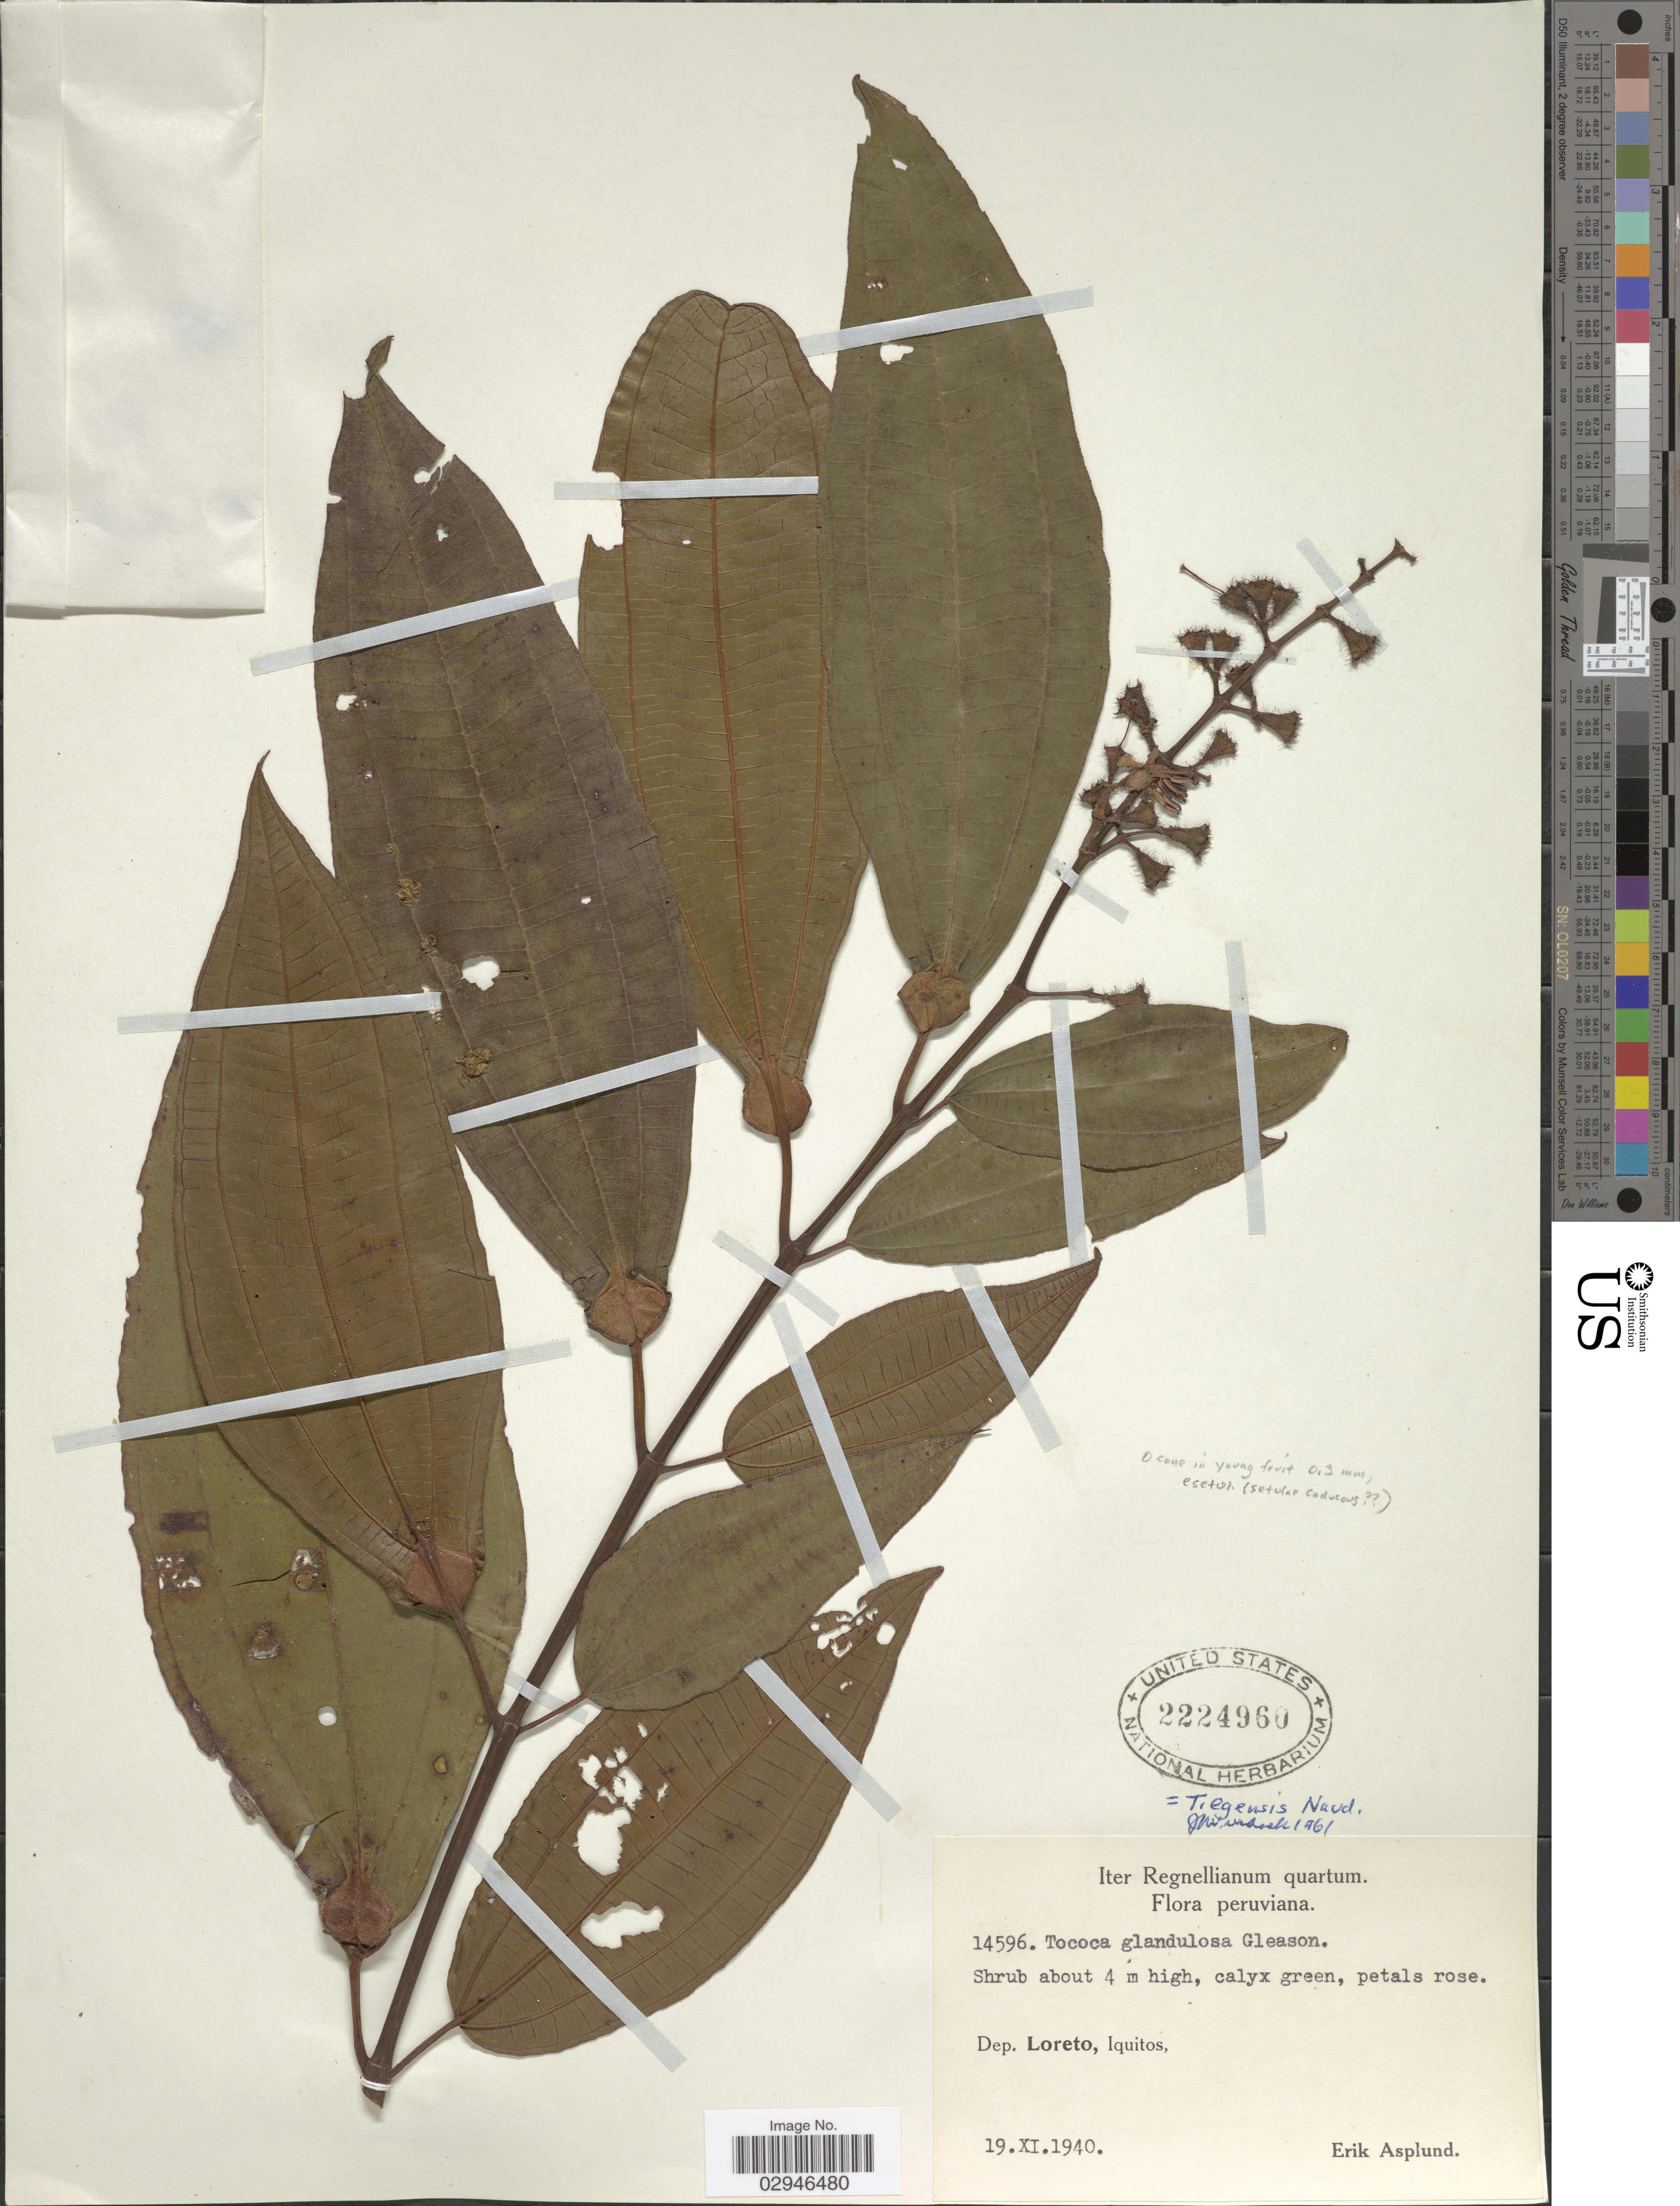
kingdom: Plantae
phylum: Tracheophyta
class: Magnoliopsida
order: Myrtales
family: Melastomataceae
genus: Tococa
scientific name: Tococa coronata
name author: Benth.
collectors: E. Asplund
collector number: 14596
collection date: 1940-11-19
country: Peru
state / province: Loreto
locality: Dep. Loreto, Iquitos.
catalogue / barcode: US 2224960